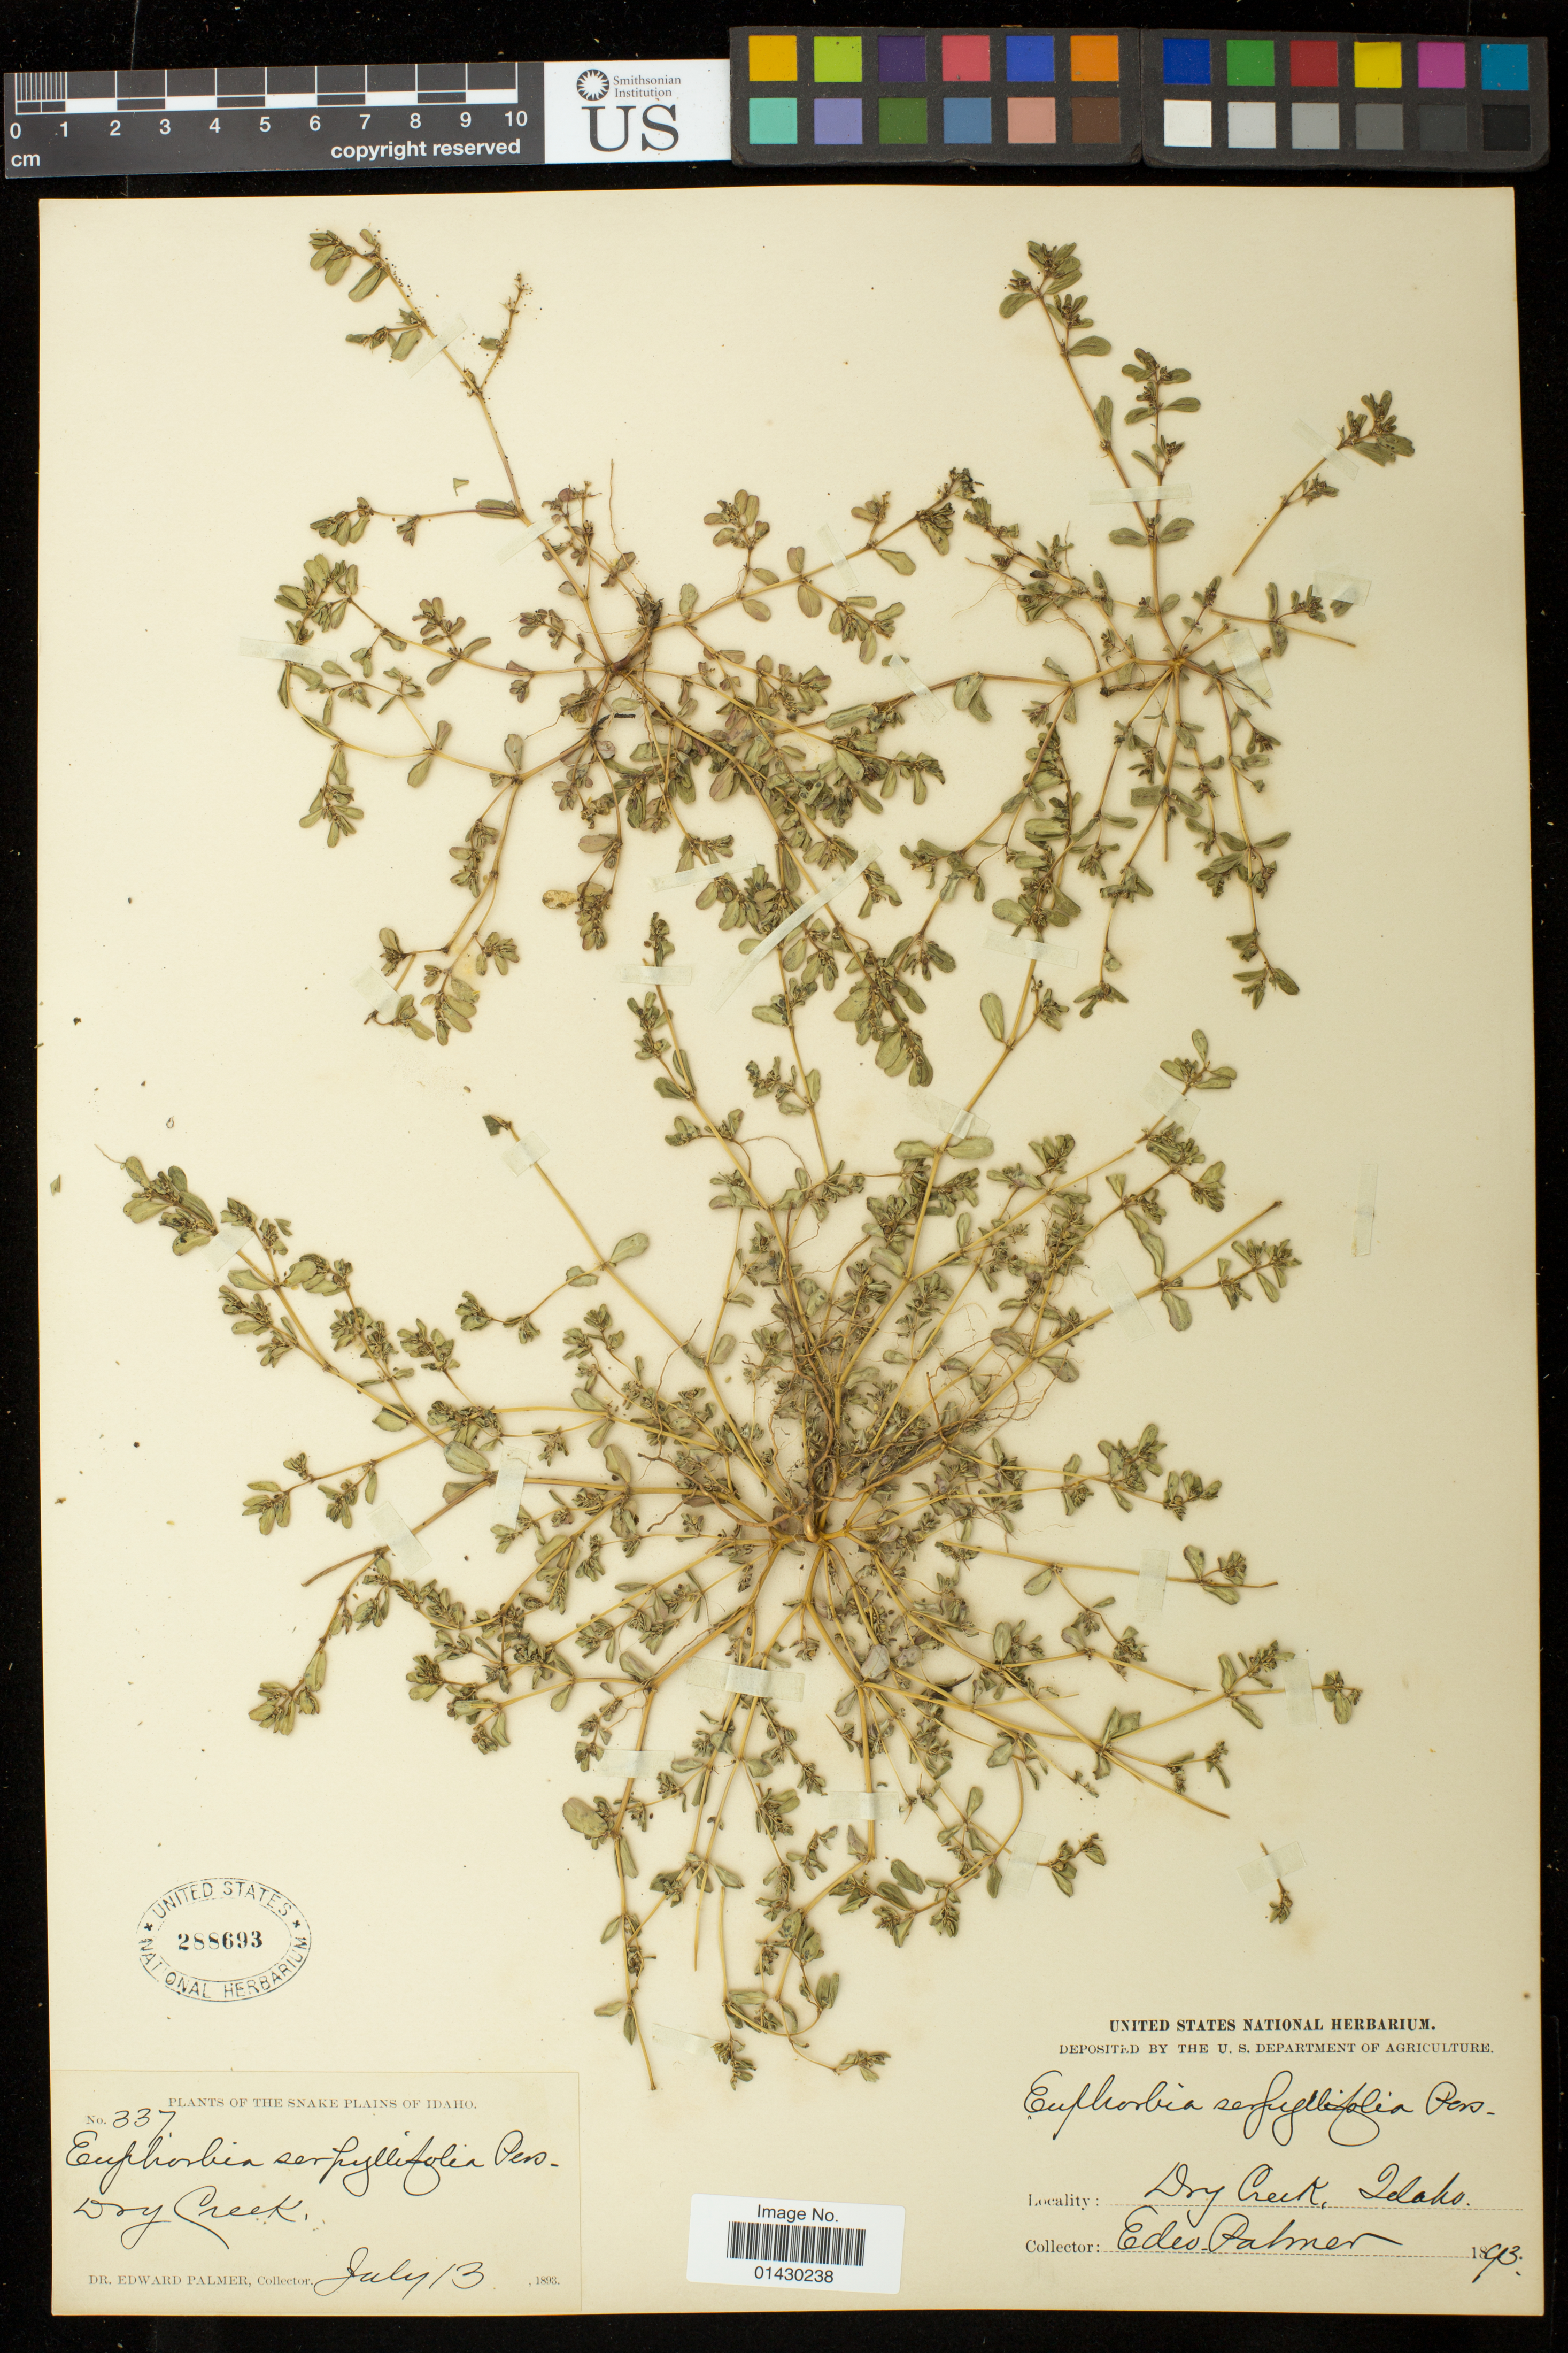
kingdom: Plantae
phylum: Tracheophyta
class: Magnoliopsida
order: Malpighiales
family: Euphorbiaceae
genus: Euphorbia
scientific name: Euphorbia serpillifolia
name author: Pers.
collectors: E. Palmer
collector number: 337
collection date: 1893-07-13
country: United States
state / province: Idaho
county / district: Lincoln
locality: Snake Plains; Dry Creek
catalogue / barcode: US 288693